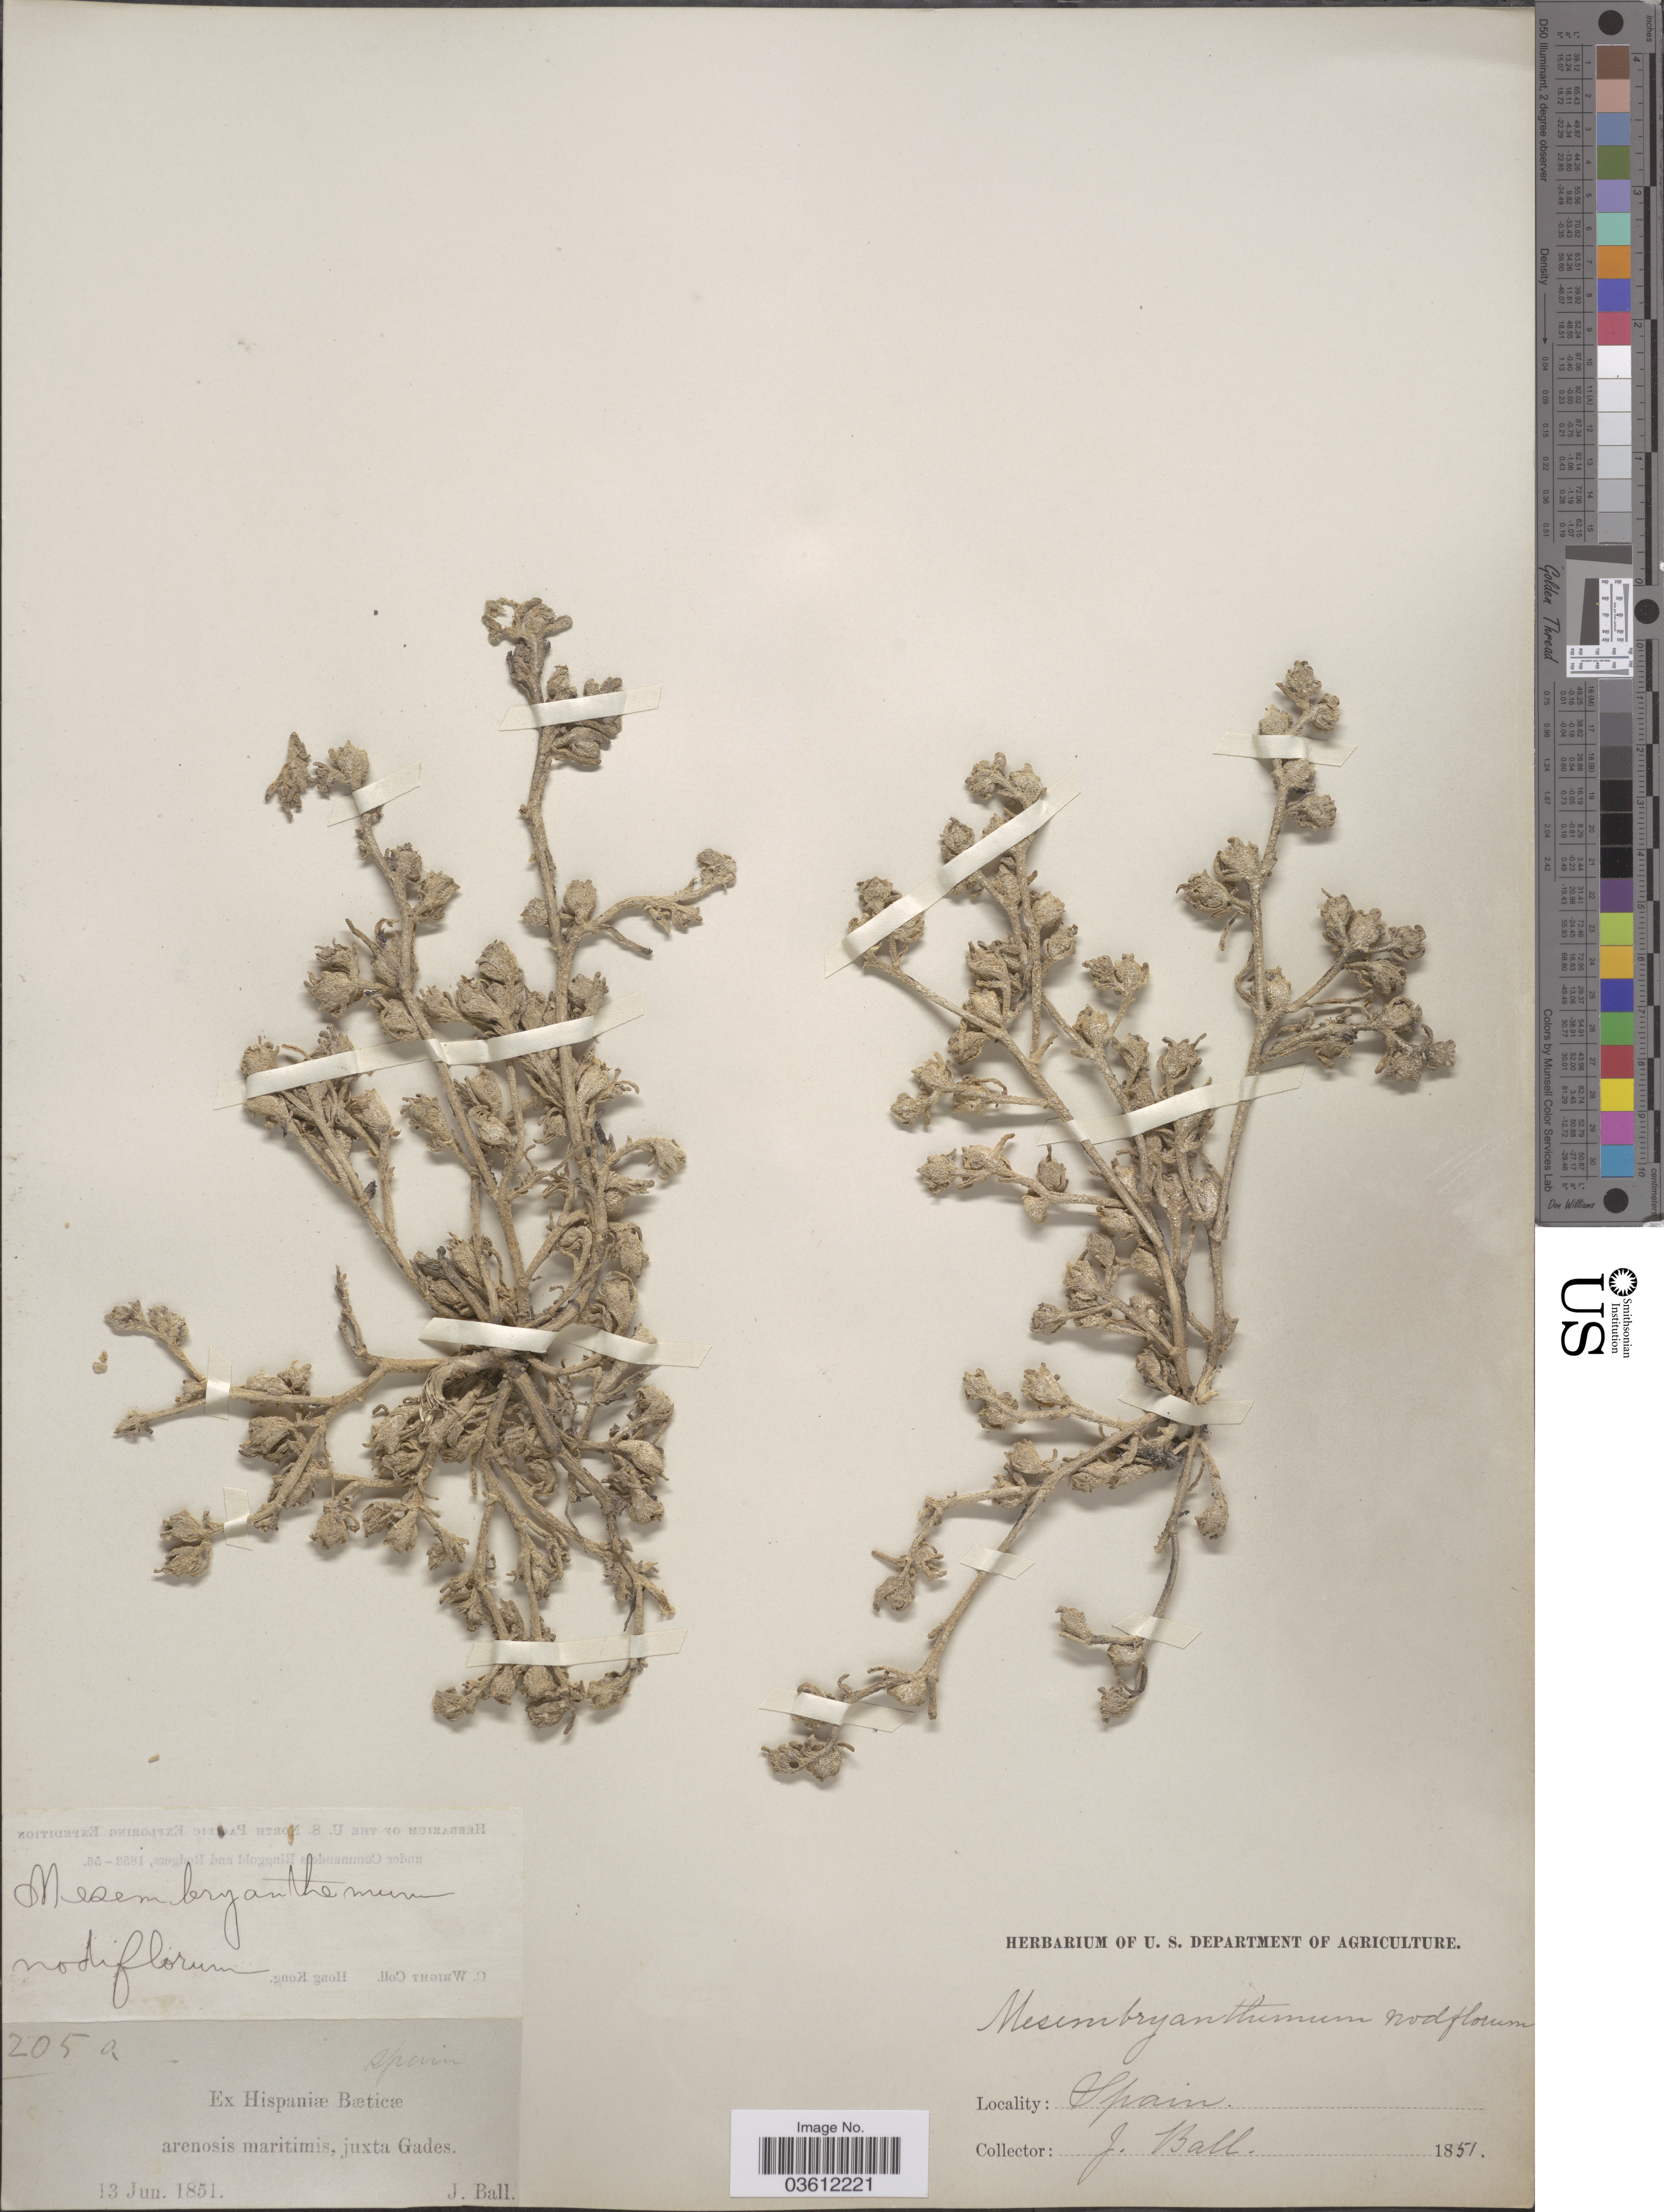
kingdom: Plantae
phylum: Tracheophyta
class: Magnoliopsida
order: Caryophyllales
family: Aizoaceae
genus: Mesembryanthemum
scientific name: Mesembryanthemum nodiflorum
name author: L.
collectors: J. Ball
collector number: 205a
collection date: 1851-06-13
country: Spain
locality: Ex Hispaniæ Bæticæ arenosis maritimis, juxta Gades.